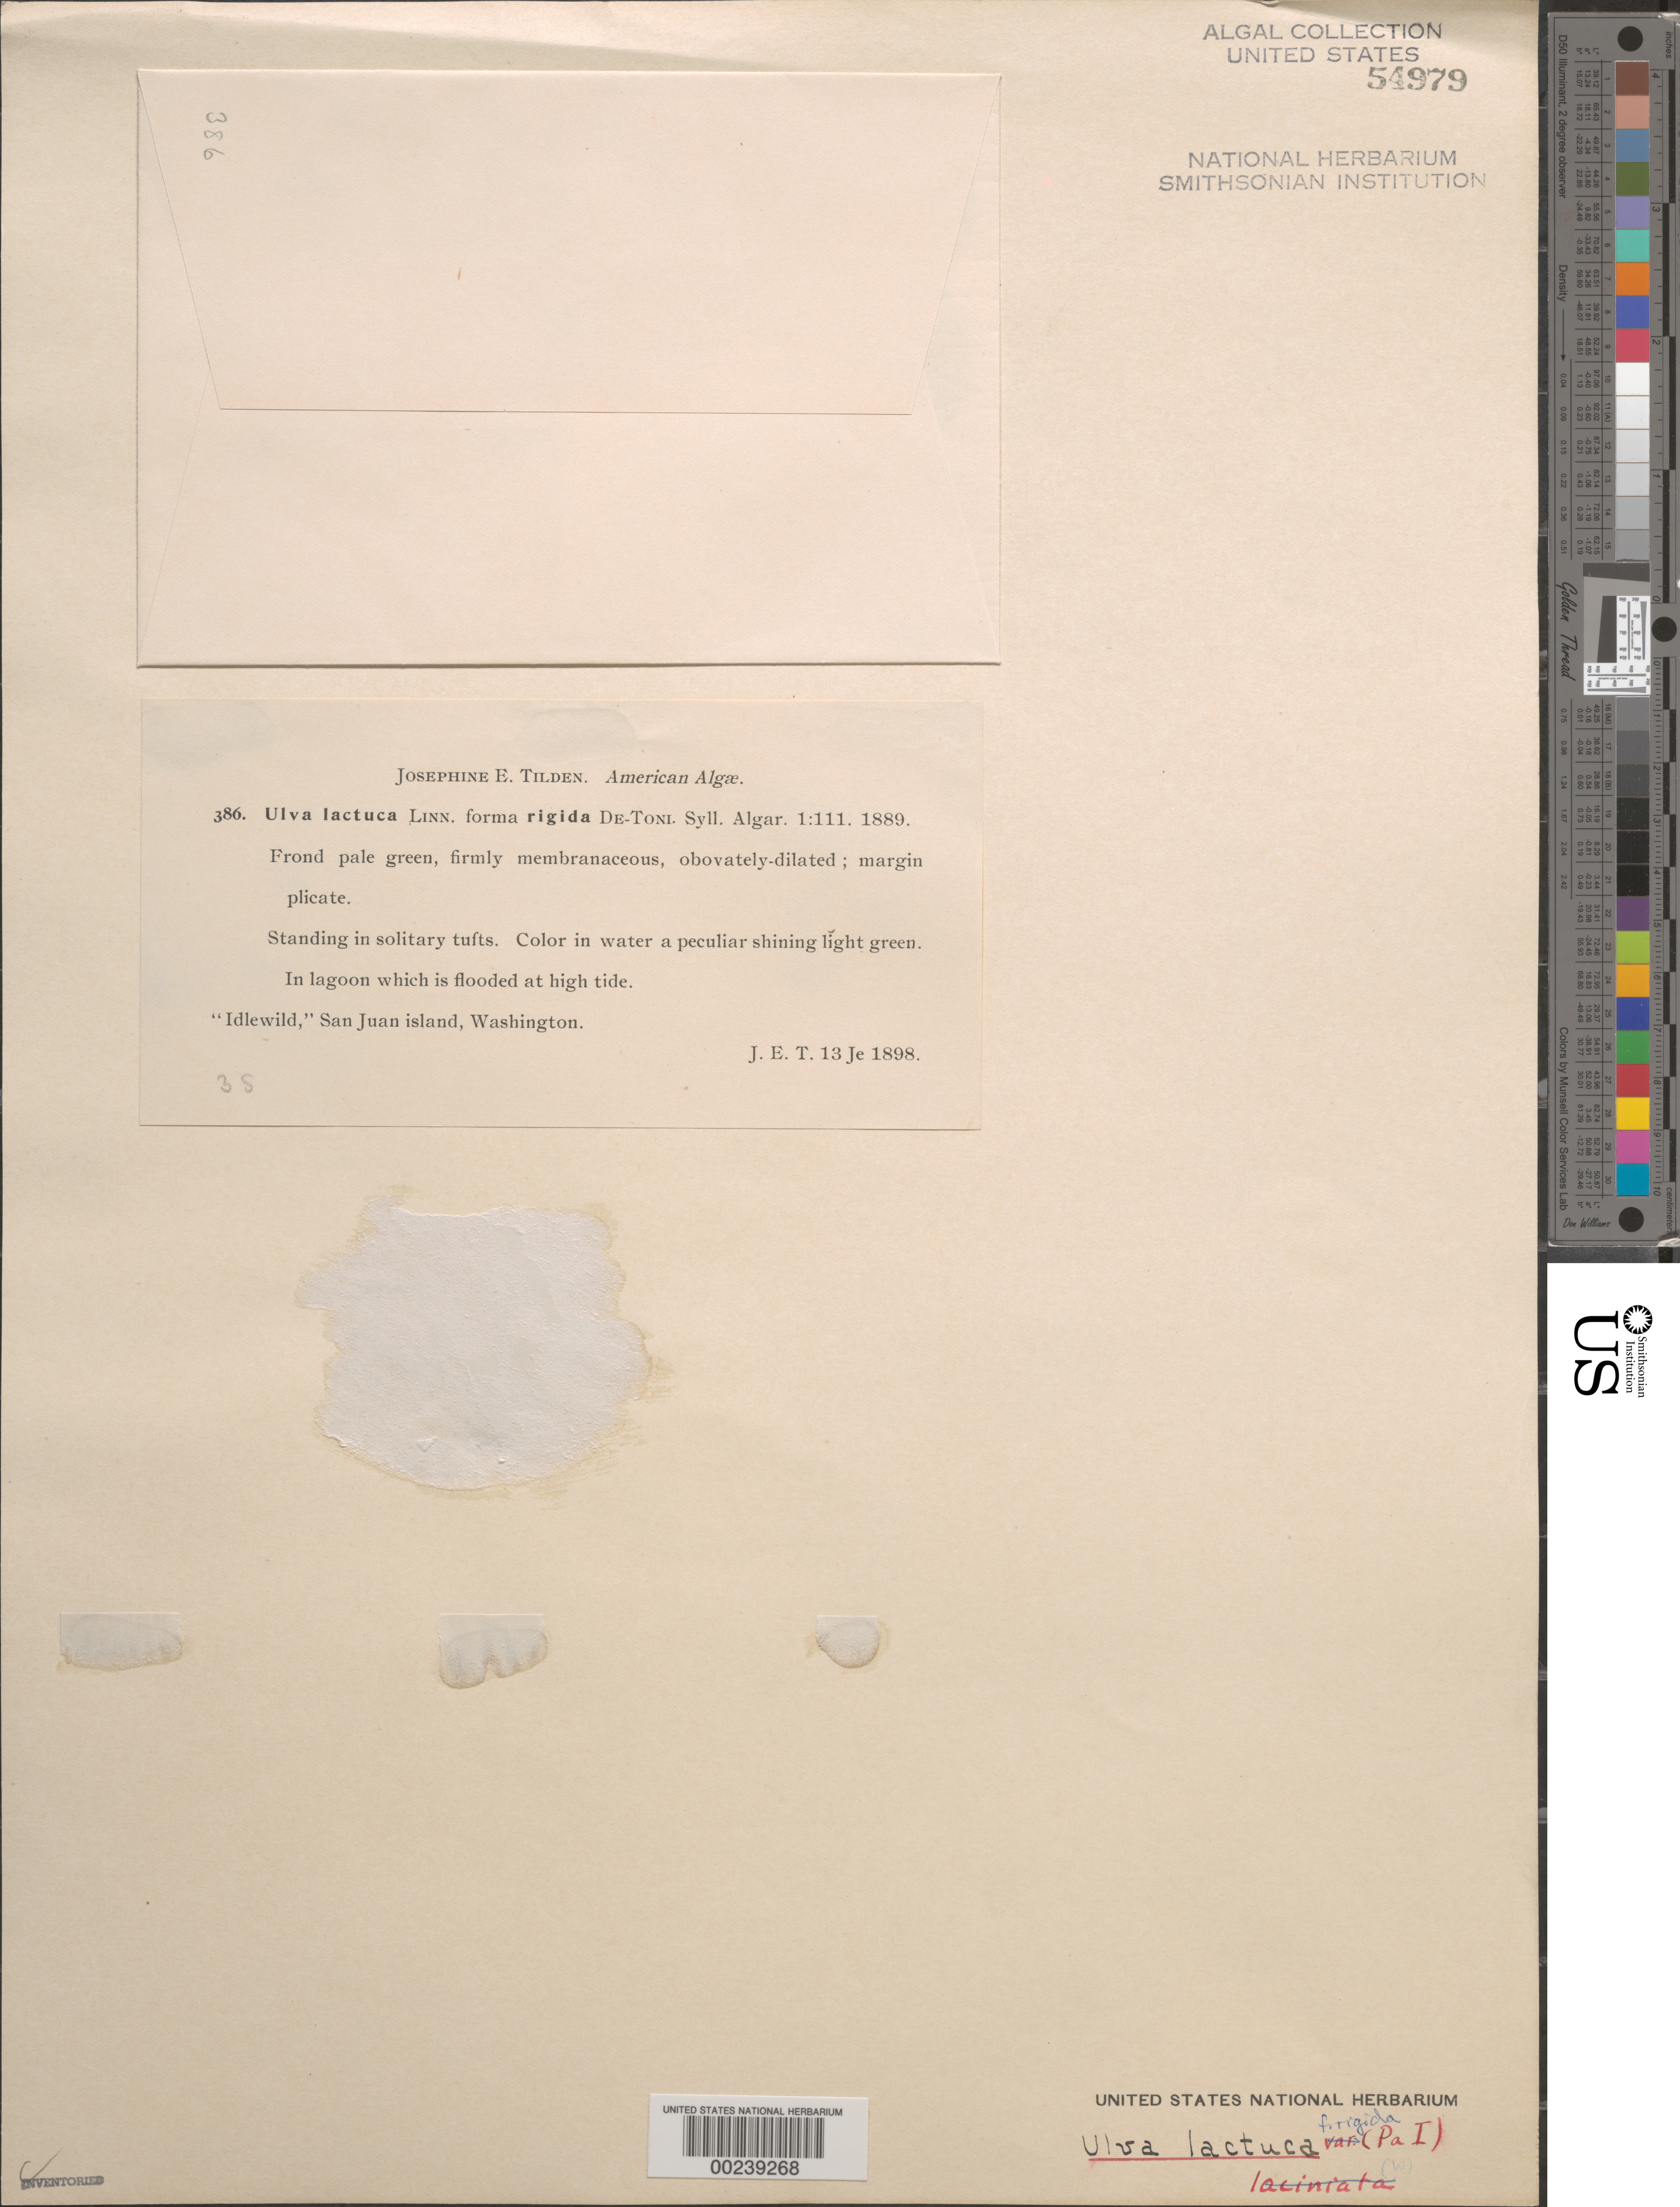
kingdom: Plantae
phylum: Chlorophyta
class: Ulvophyceae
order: Ulvales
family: Ulvaceae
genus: Ulva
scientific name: Ulva lactuca f. rigida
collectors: J. E. Tilden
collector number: JET 386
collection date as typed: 13 Jun 1898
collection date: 1898-06-13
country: United States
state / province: Washington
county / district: San Juan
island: San Juan Island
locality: Idlewild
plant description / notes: Tilden, American Algae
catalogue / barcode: US 54979